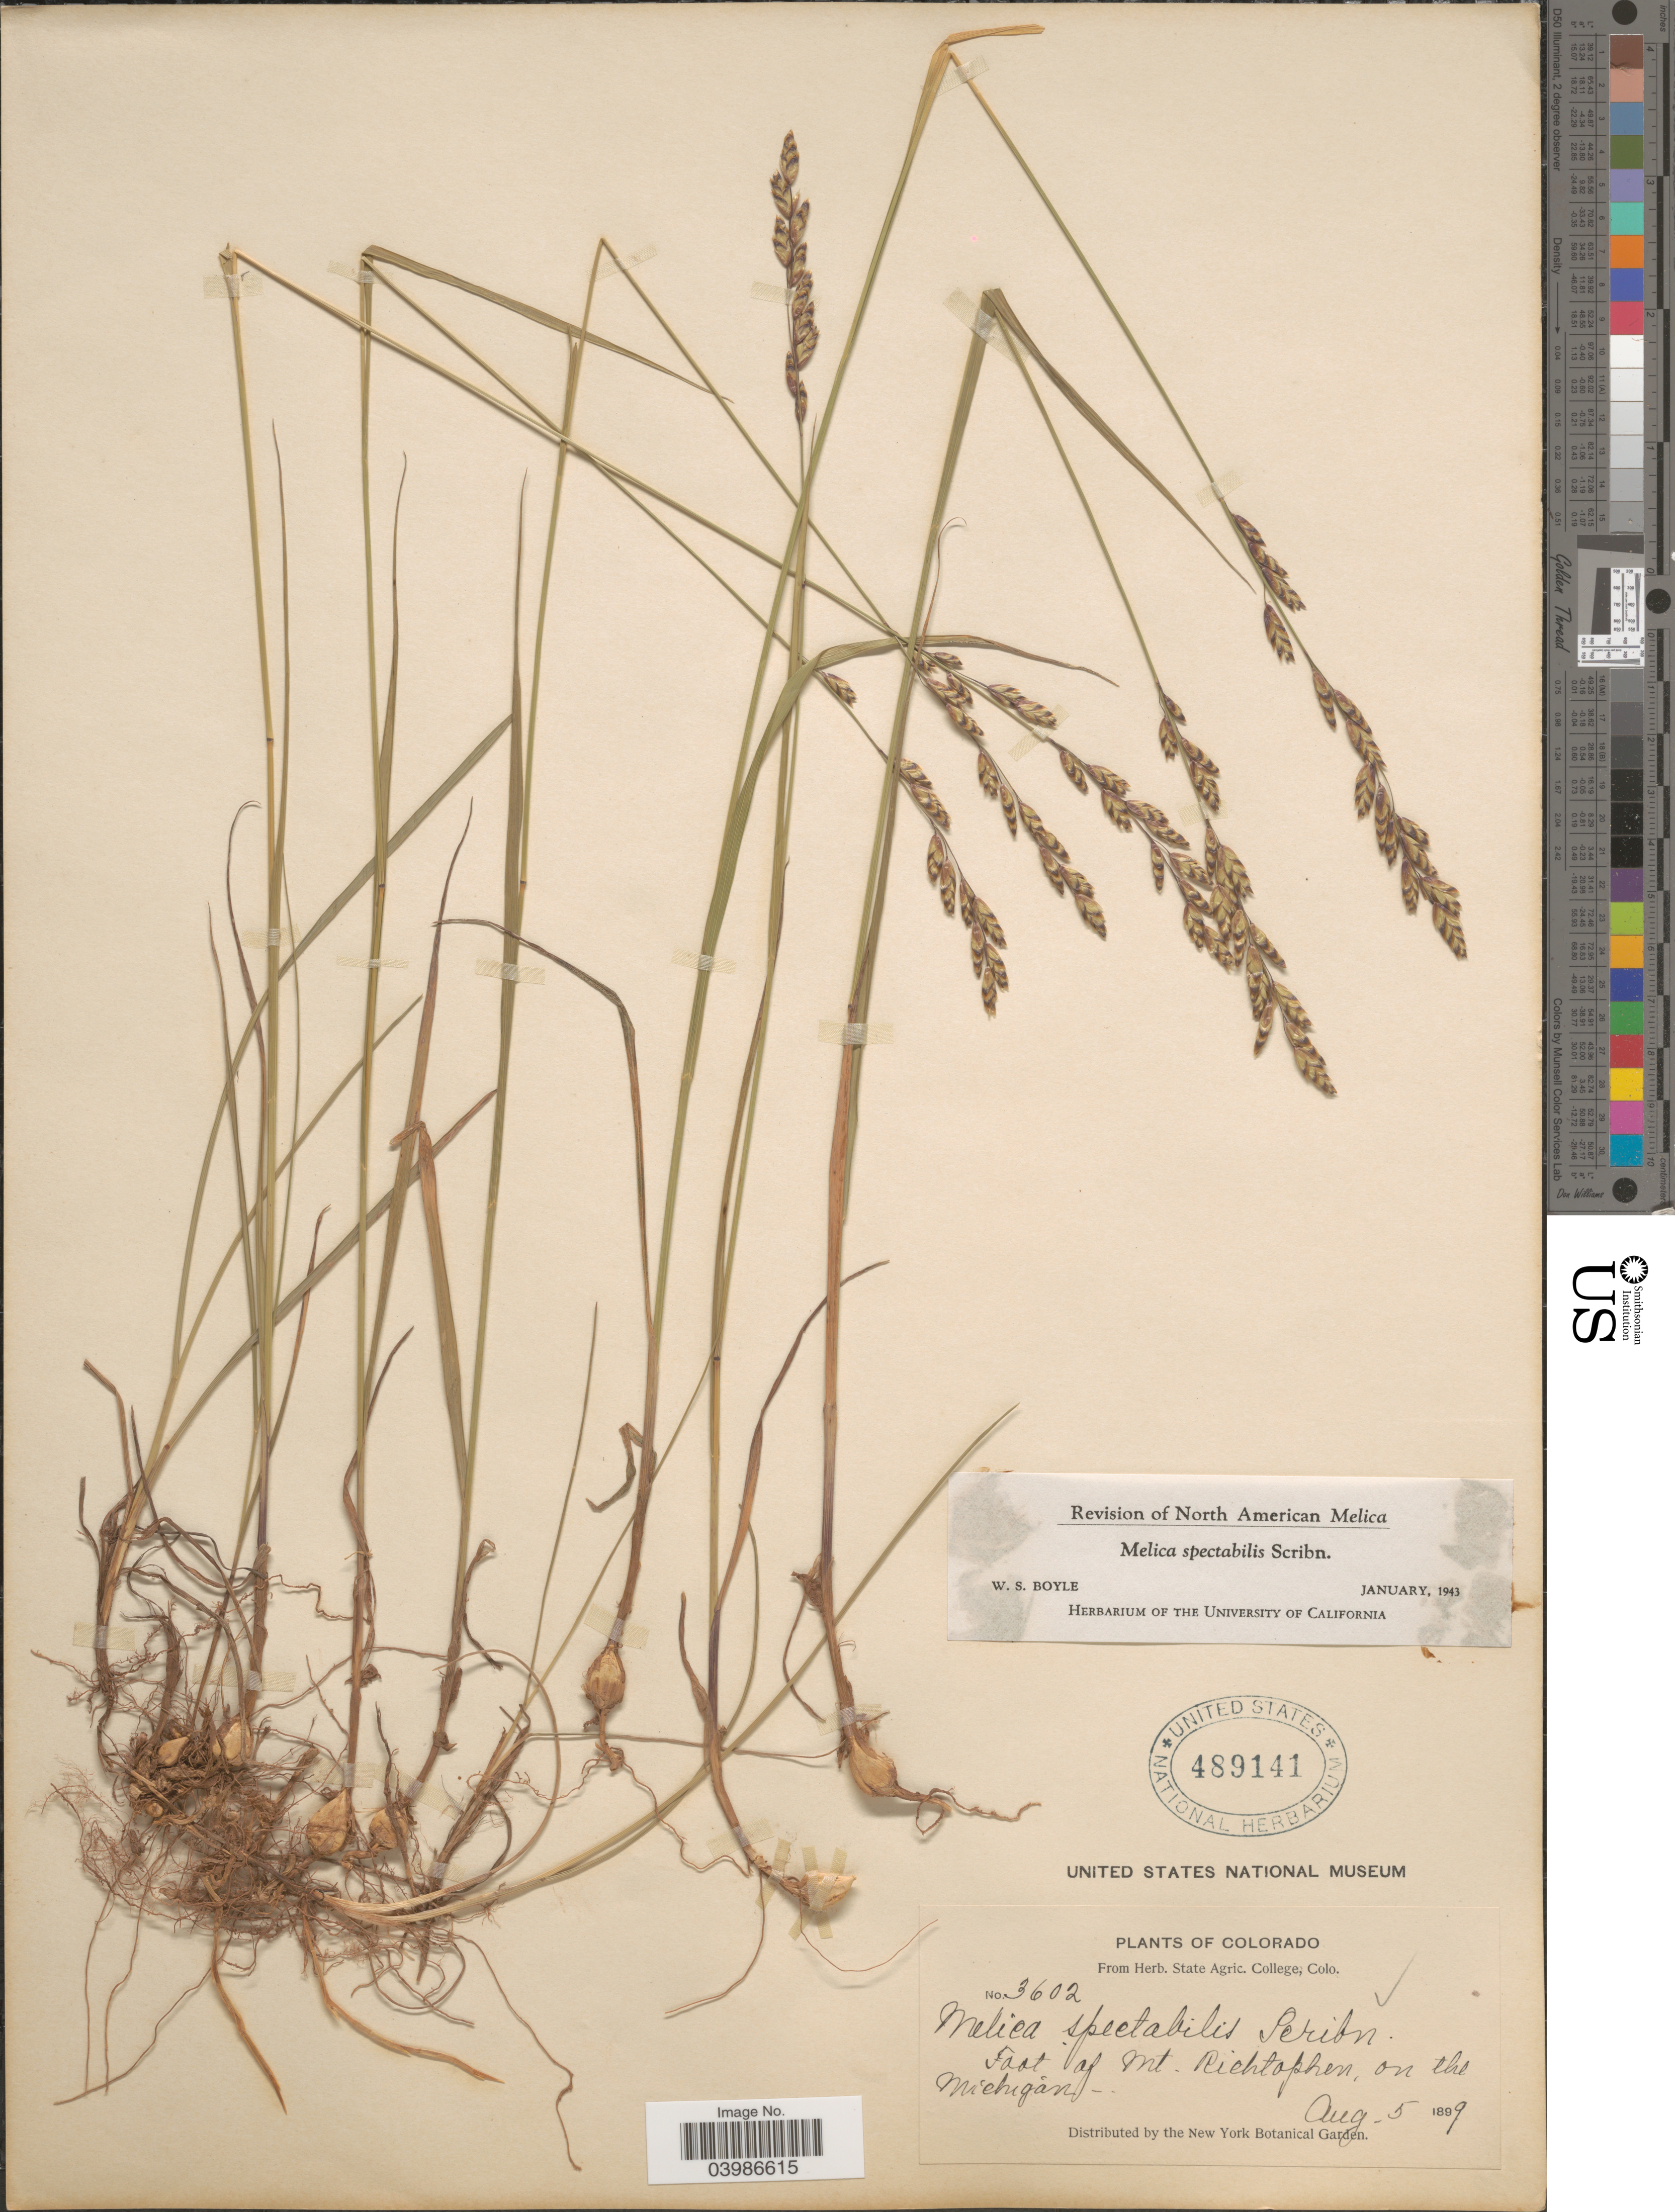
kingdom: Plantae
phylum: Tracheophyta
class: Liliopsida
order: Poales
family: Poaceae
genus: Melica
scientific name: Melica spectabilis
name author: Scribn.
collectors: ex herb. State Agric. College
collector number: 3602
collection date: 1899-08-05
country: United States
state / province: Colorado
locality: Foot of Mt. Richtofen, on the Michigan.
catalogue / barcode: US 489141